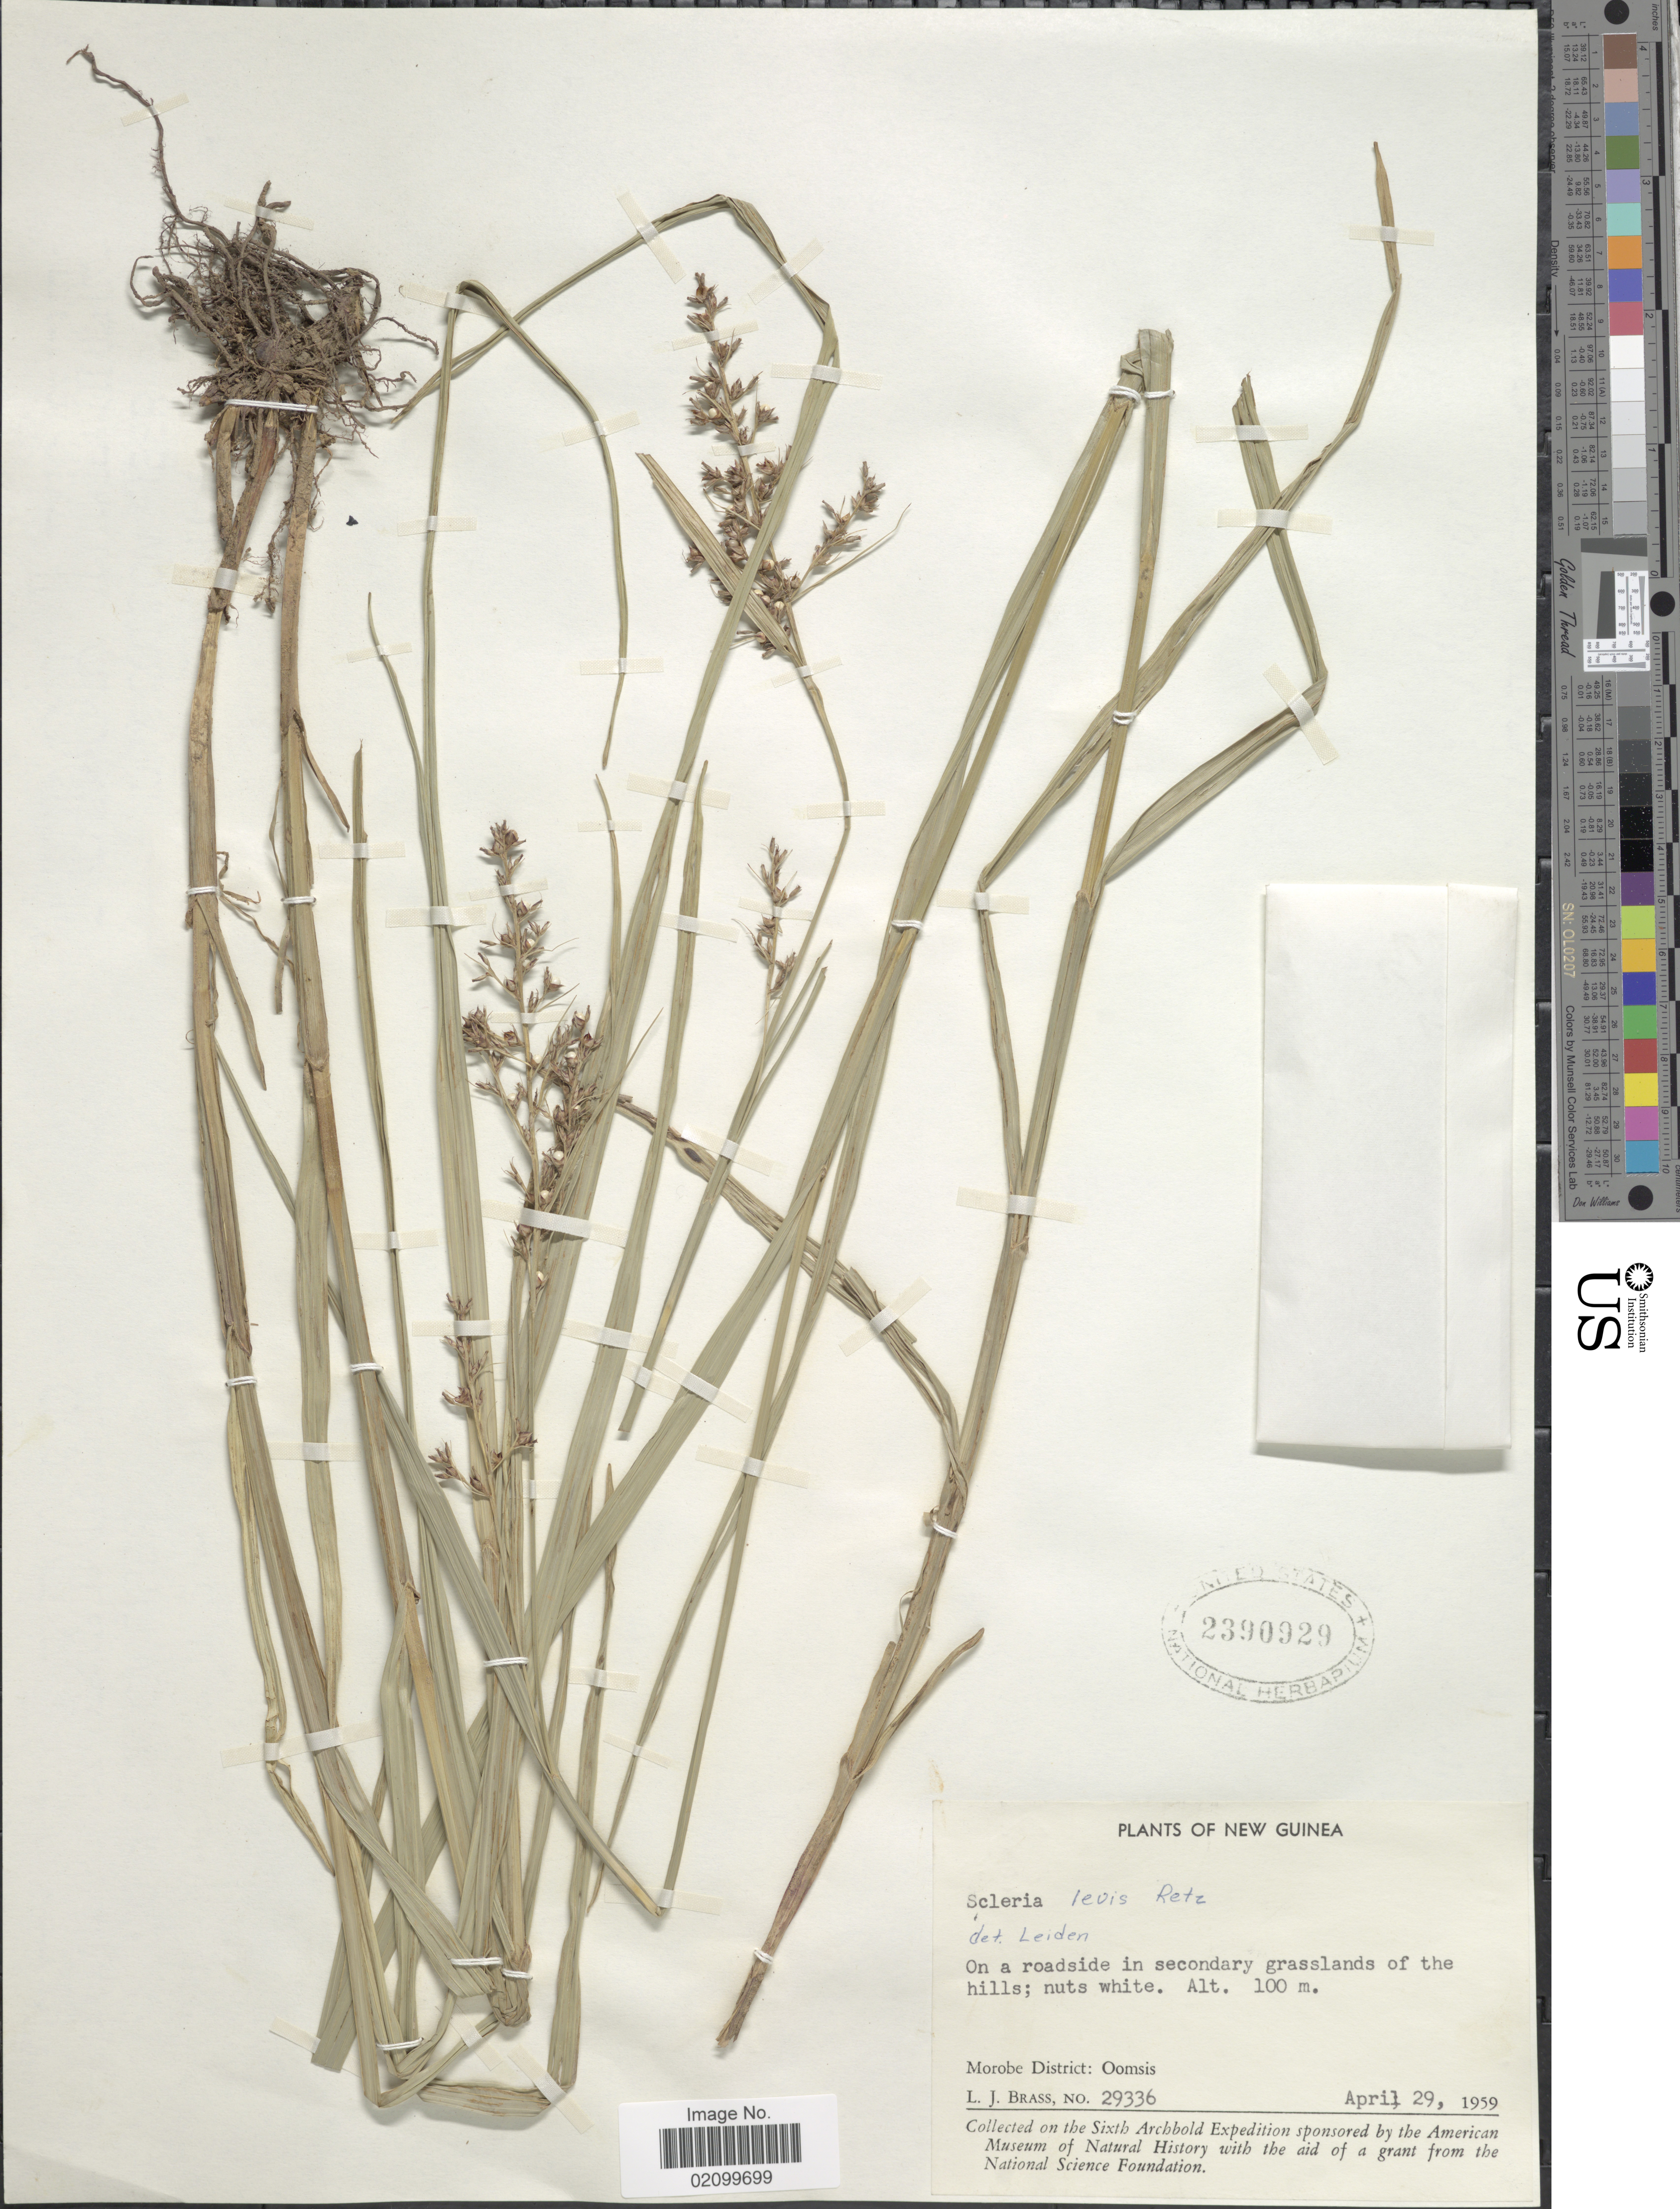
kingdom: Plantae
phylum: Tracheophyta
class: Liliopsida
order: Poales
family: Cyperaceae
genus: Scleria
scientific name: Scleria levis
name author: Retz.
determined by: Kern, J. H.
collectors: L. J. Brass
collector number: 29336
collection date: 1959-04-29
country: Papua New Guinea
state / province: Morobe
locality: New Guinea. Morobe District: Oomsis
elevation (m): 100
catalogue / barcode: US 2390929